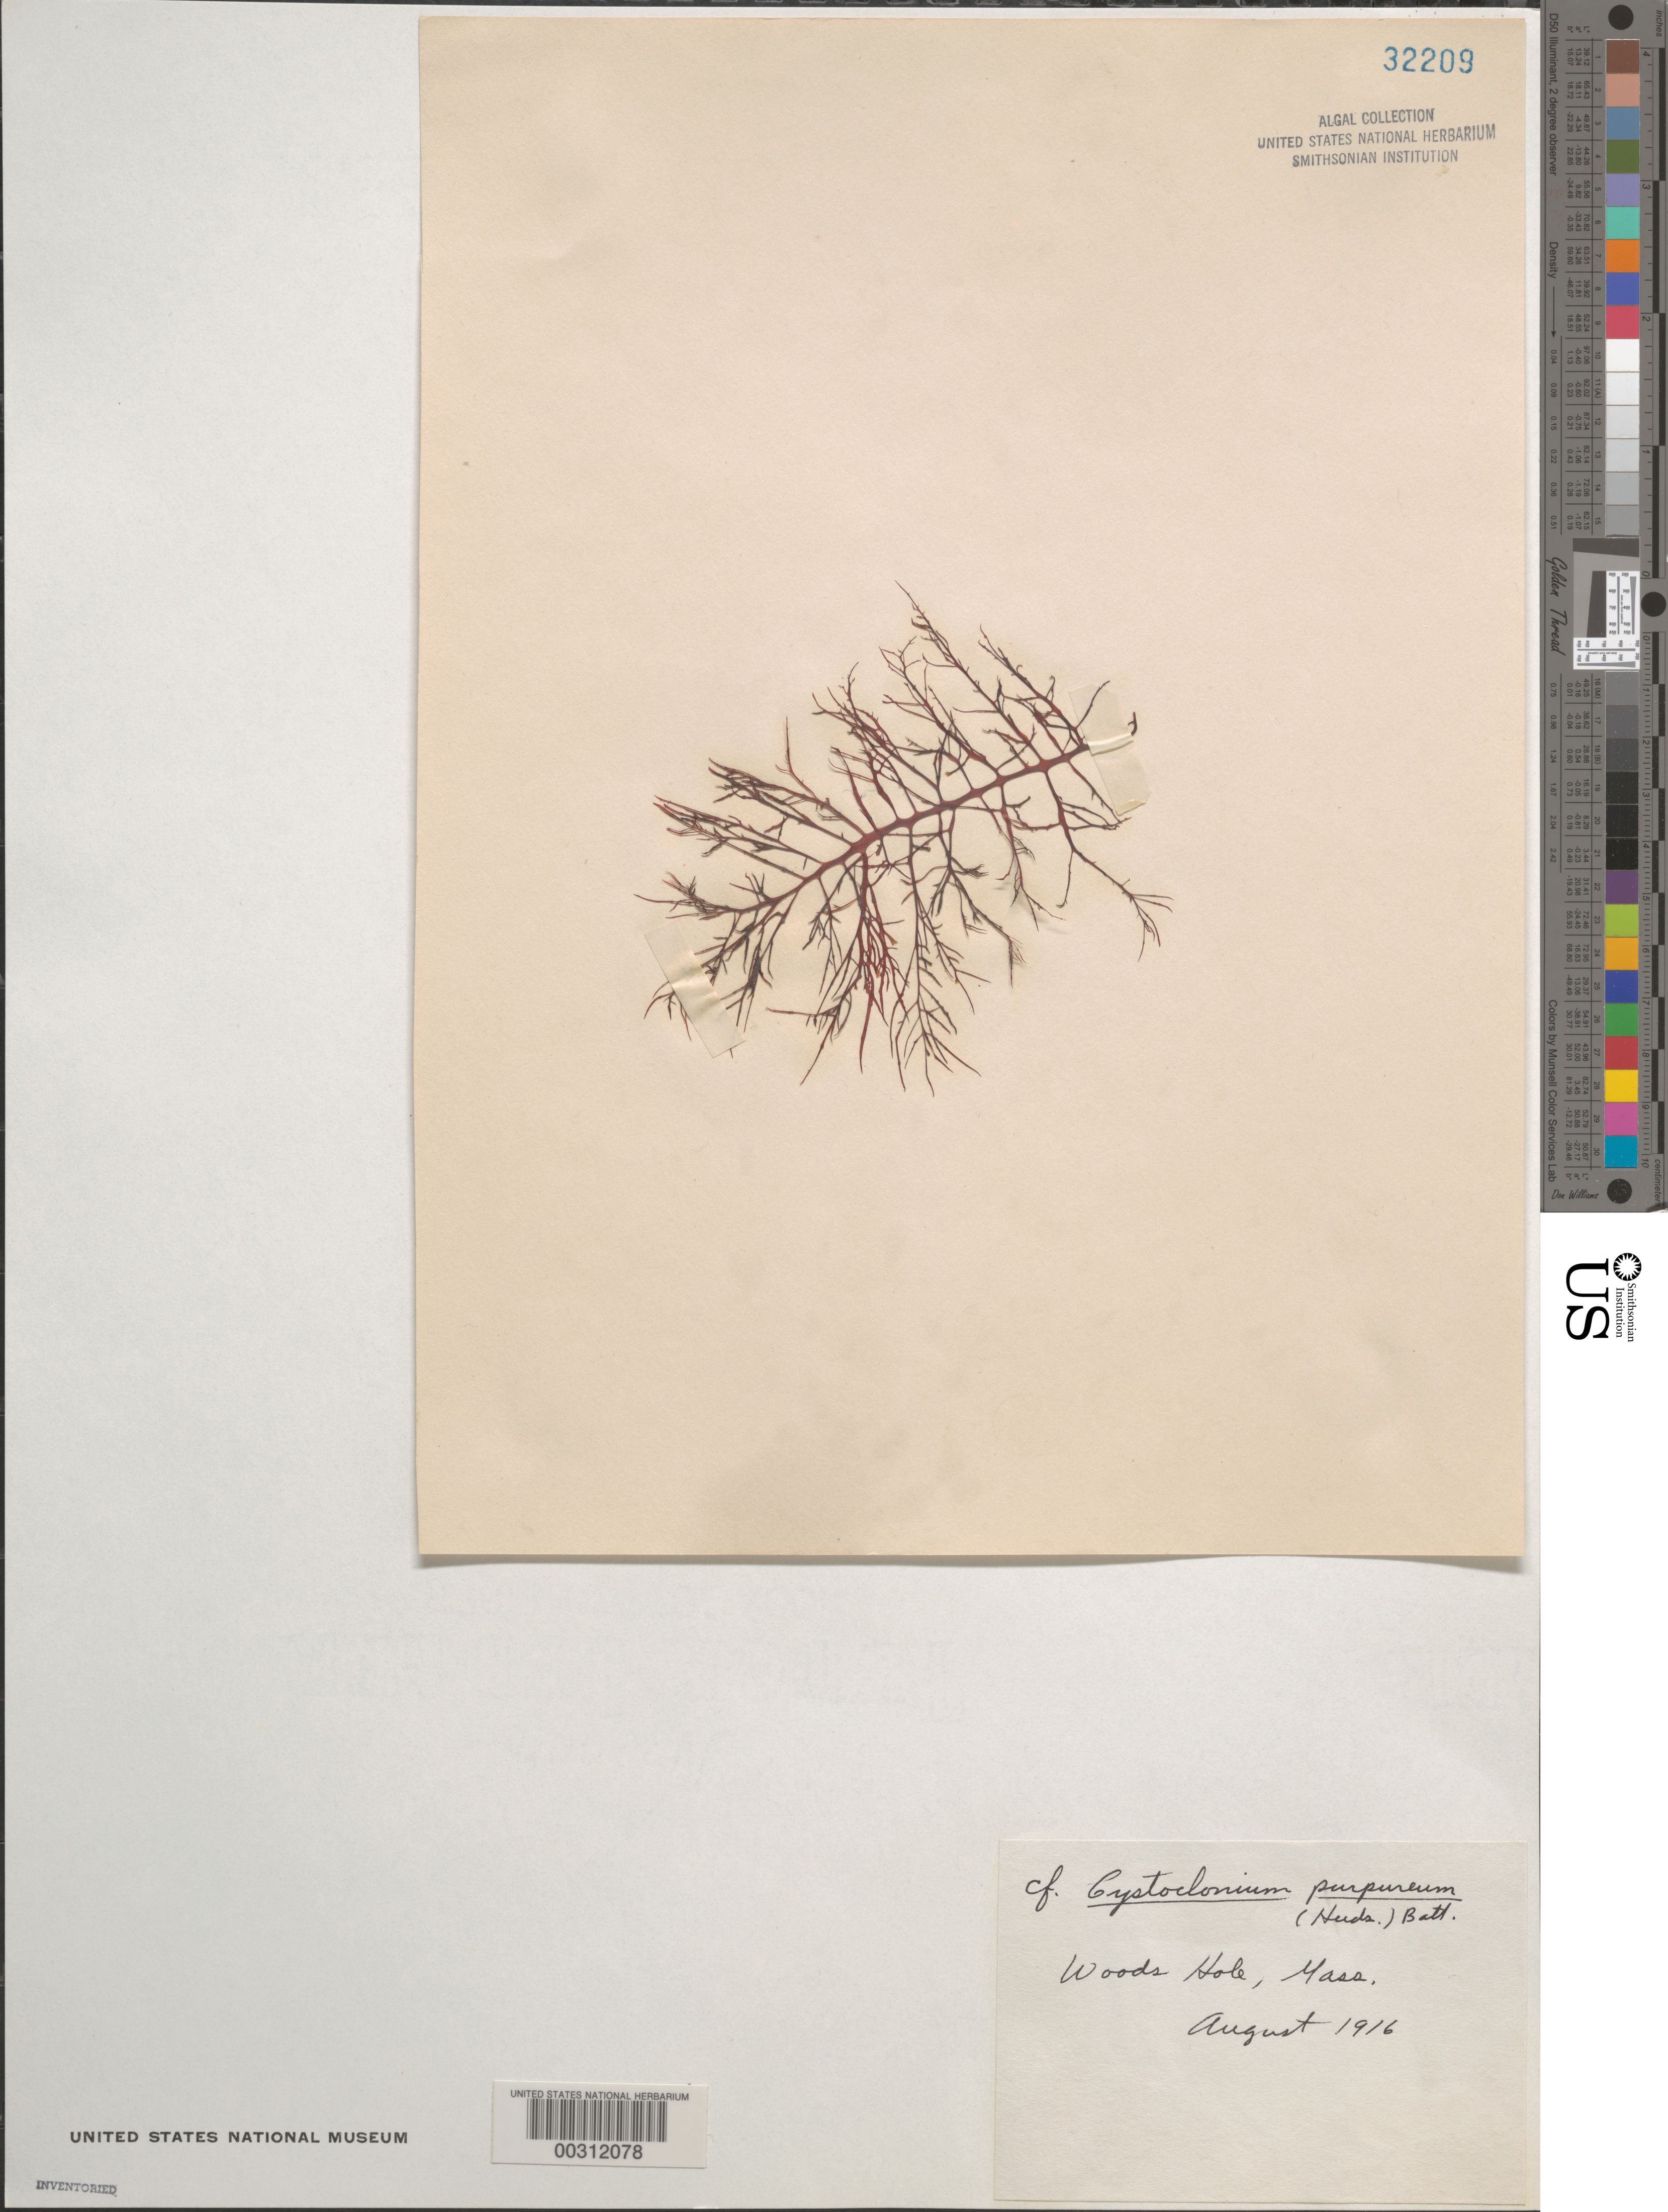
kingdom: Plantae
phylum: Rhodophyta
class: Florideophyceae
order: Gigartinales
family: Cystocloniaceae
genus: Cystoclonium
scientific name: Cystoclonium purpureum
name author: (Huds.) Batters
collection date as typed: Aug 1916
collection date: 1916-08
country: United States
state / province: Massachusetts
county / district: Barnstable County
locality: Woods Hole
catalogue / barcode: US 32209